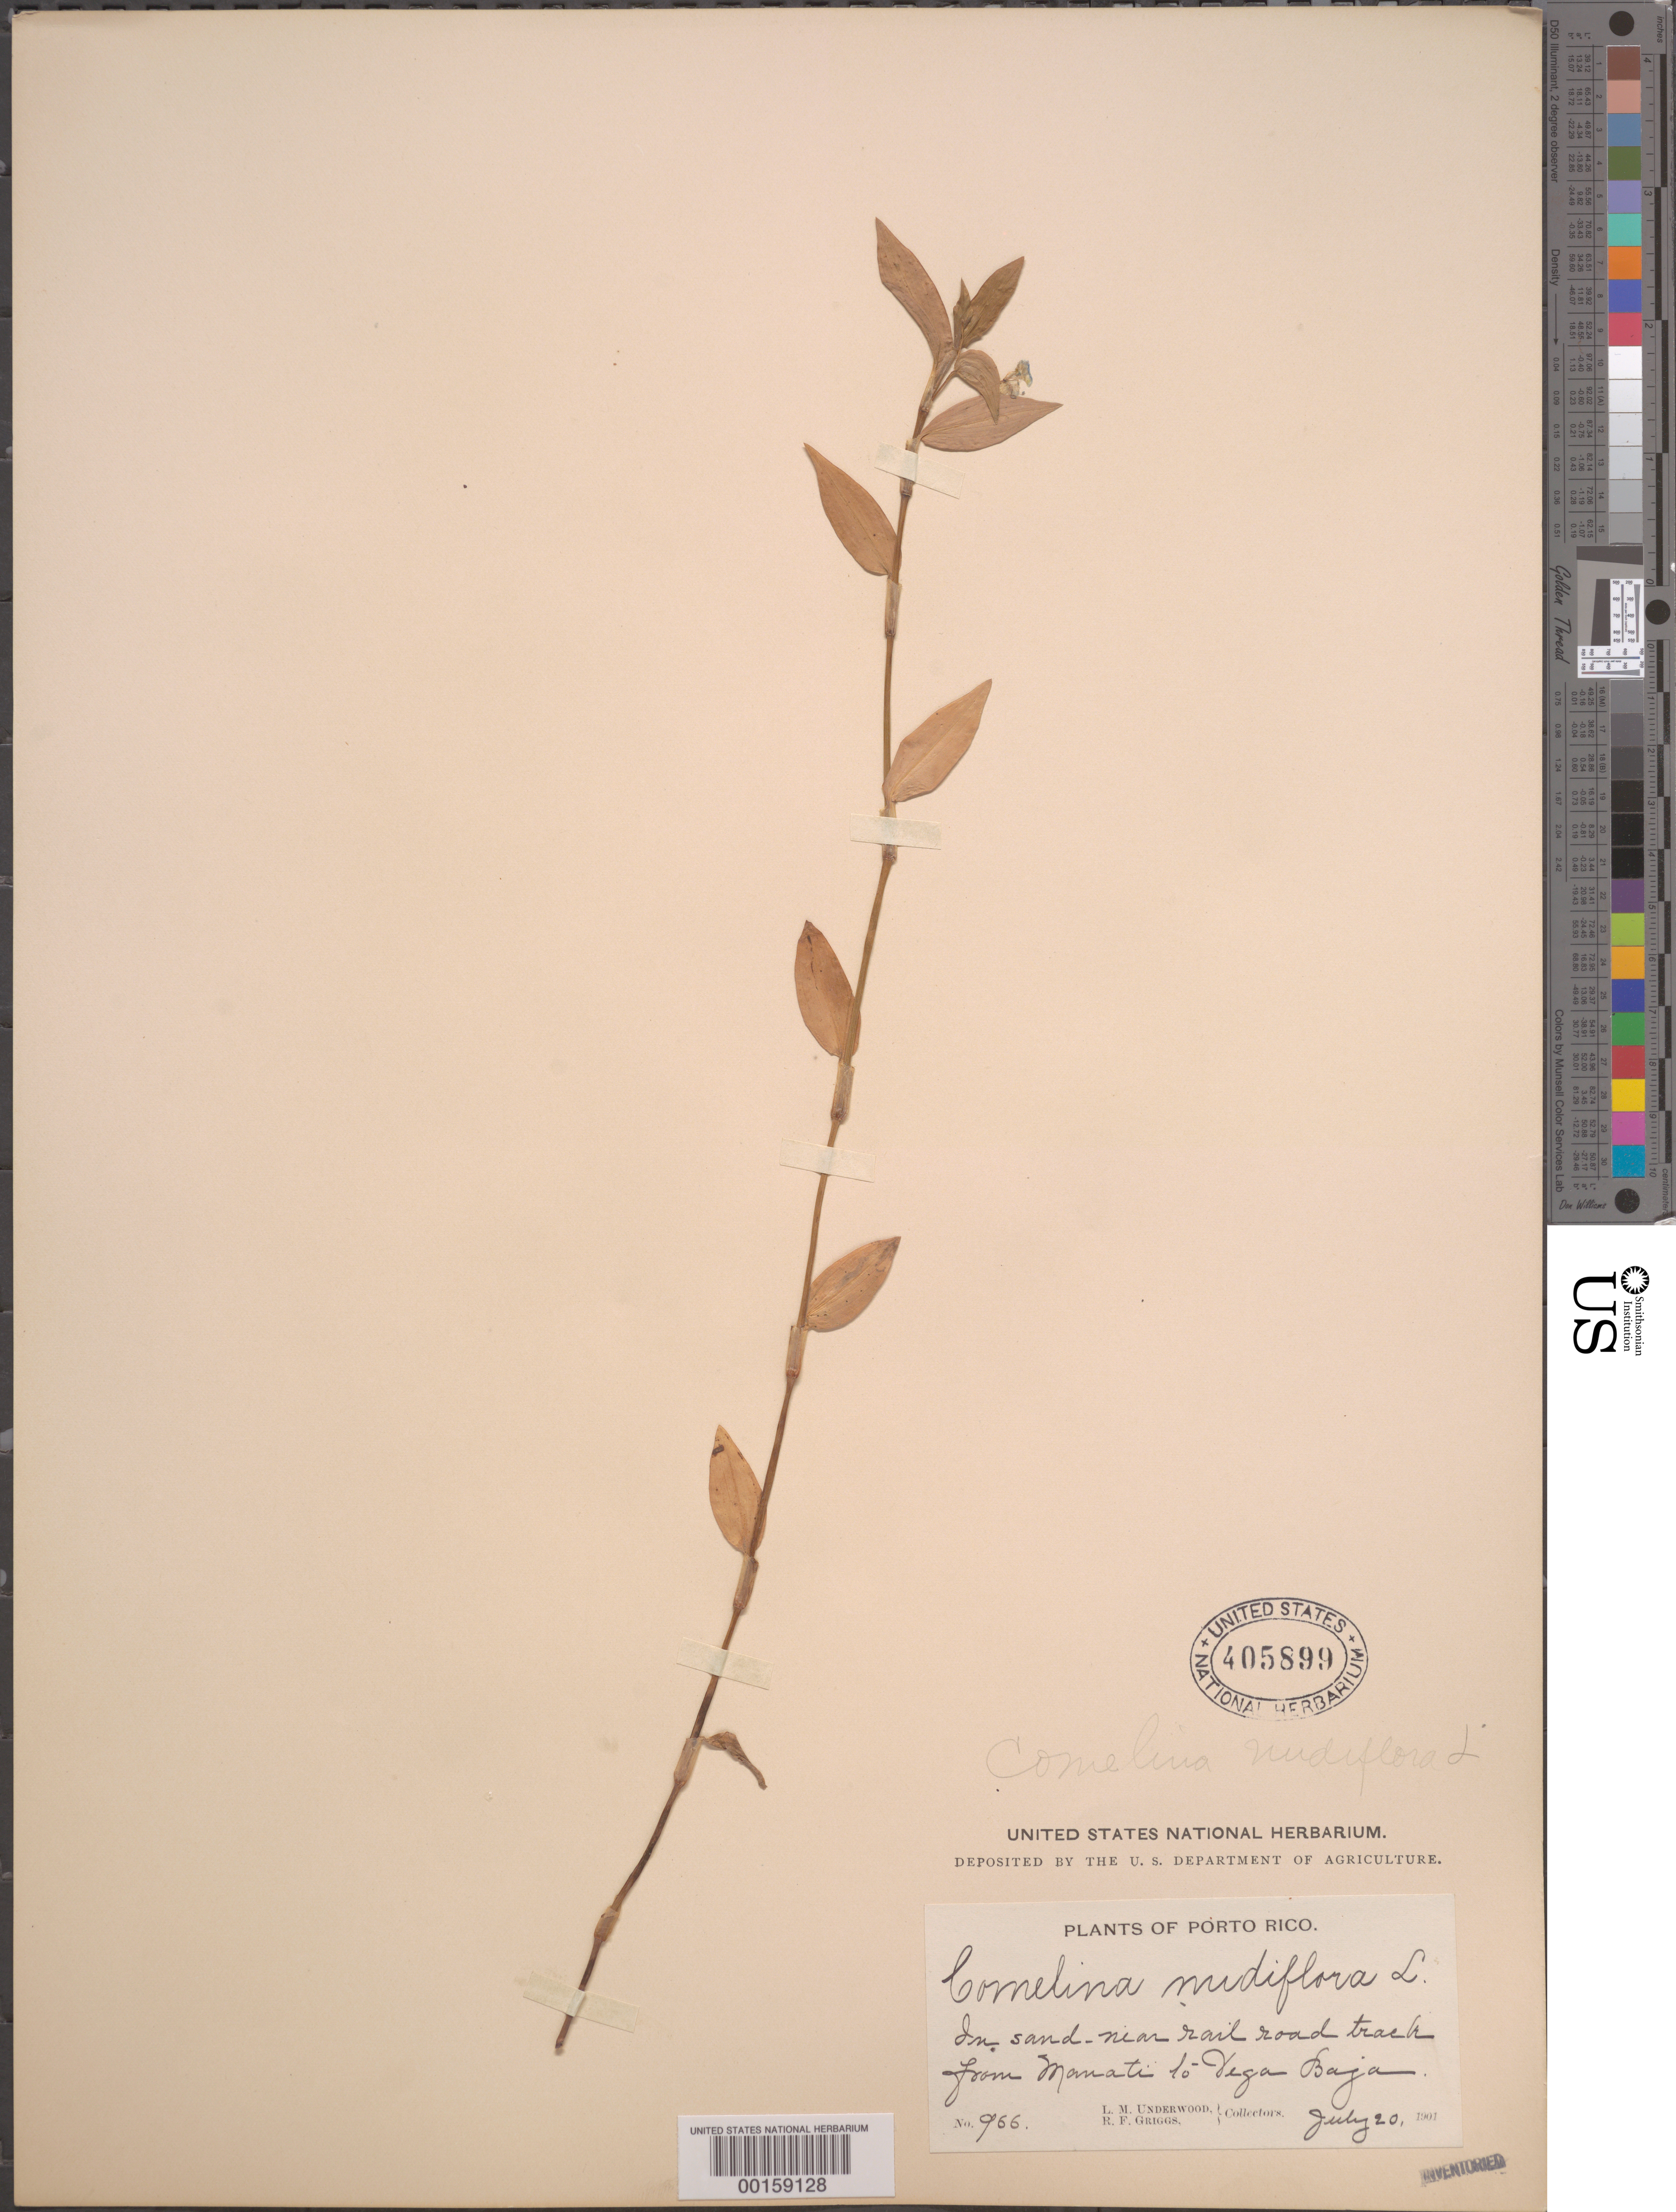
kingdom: Plantae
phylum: Tracheophyta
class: Liliopsida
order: Commelinales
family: Commelinaceae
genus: Commelina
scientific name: Commelina diffusa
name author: Burm. f.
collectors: L. M. Underwood & R. F. Griggs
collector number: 966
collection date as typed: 20 Jul 1901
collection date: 1901-07-20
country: Puerto Rico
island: Greater Antilles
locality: Between manati and vega baja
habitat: Sandy soil; near railroad tracks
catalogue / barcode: US 405899